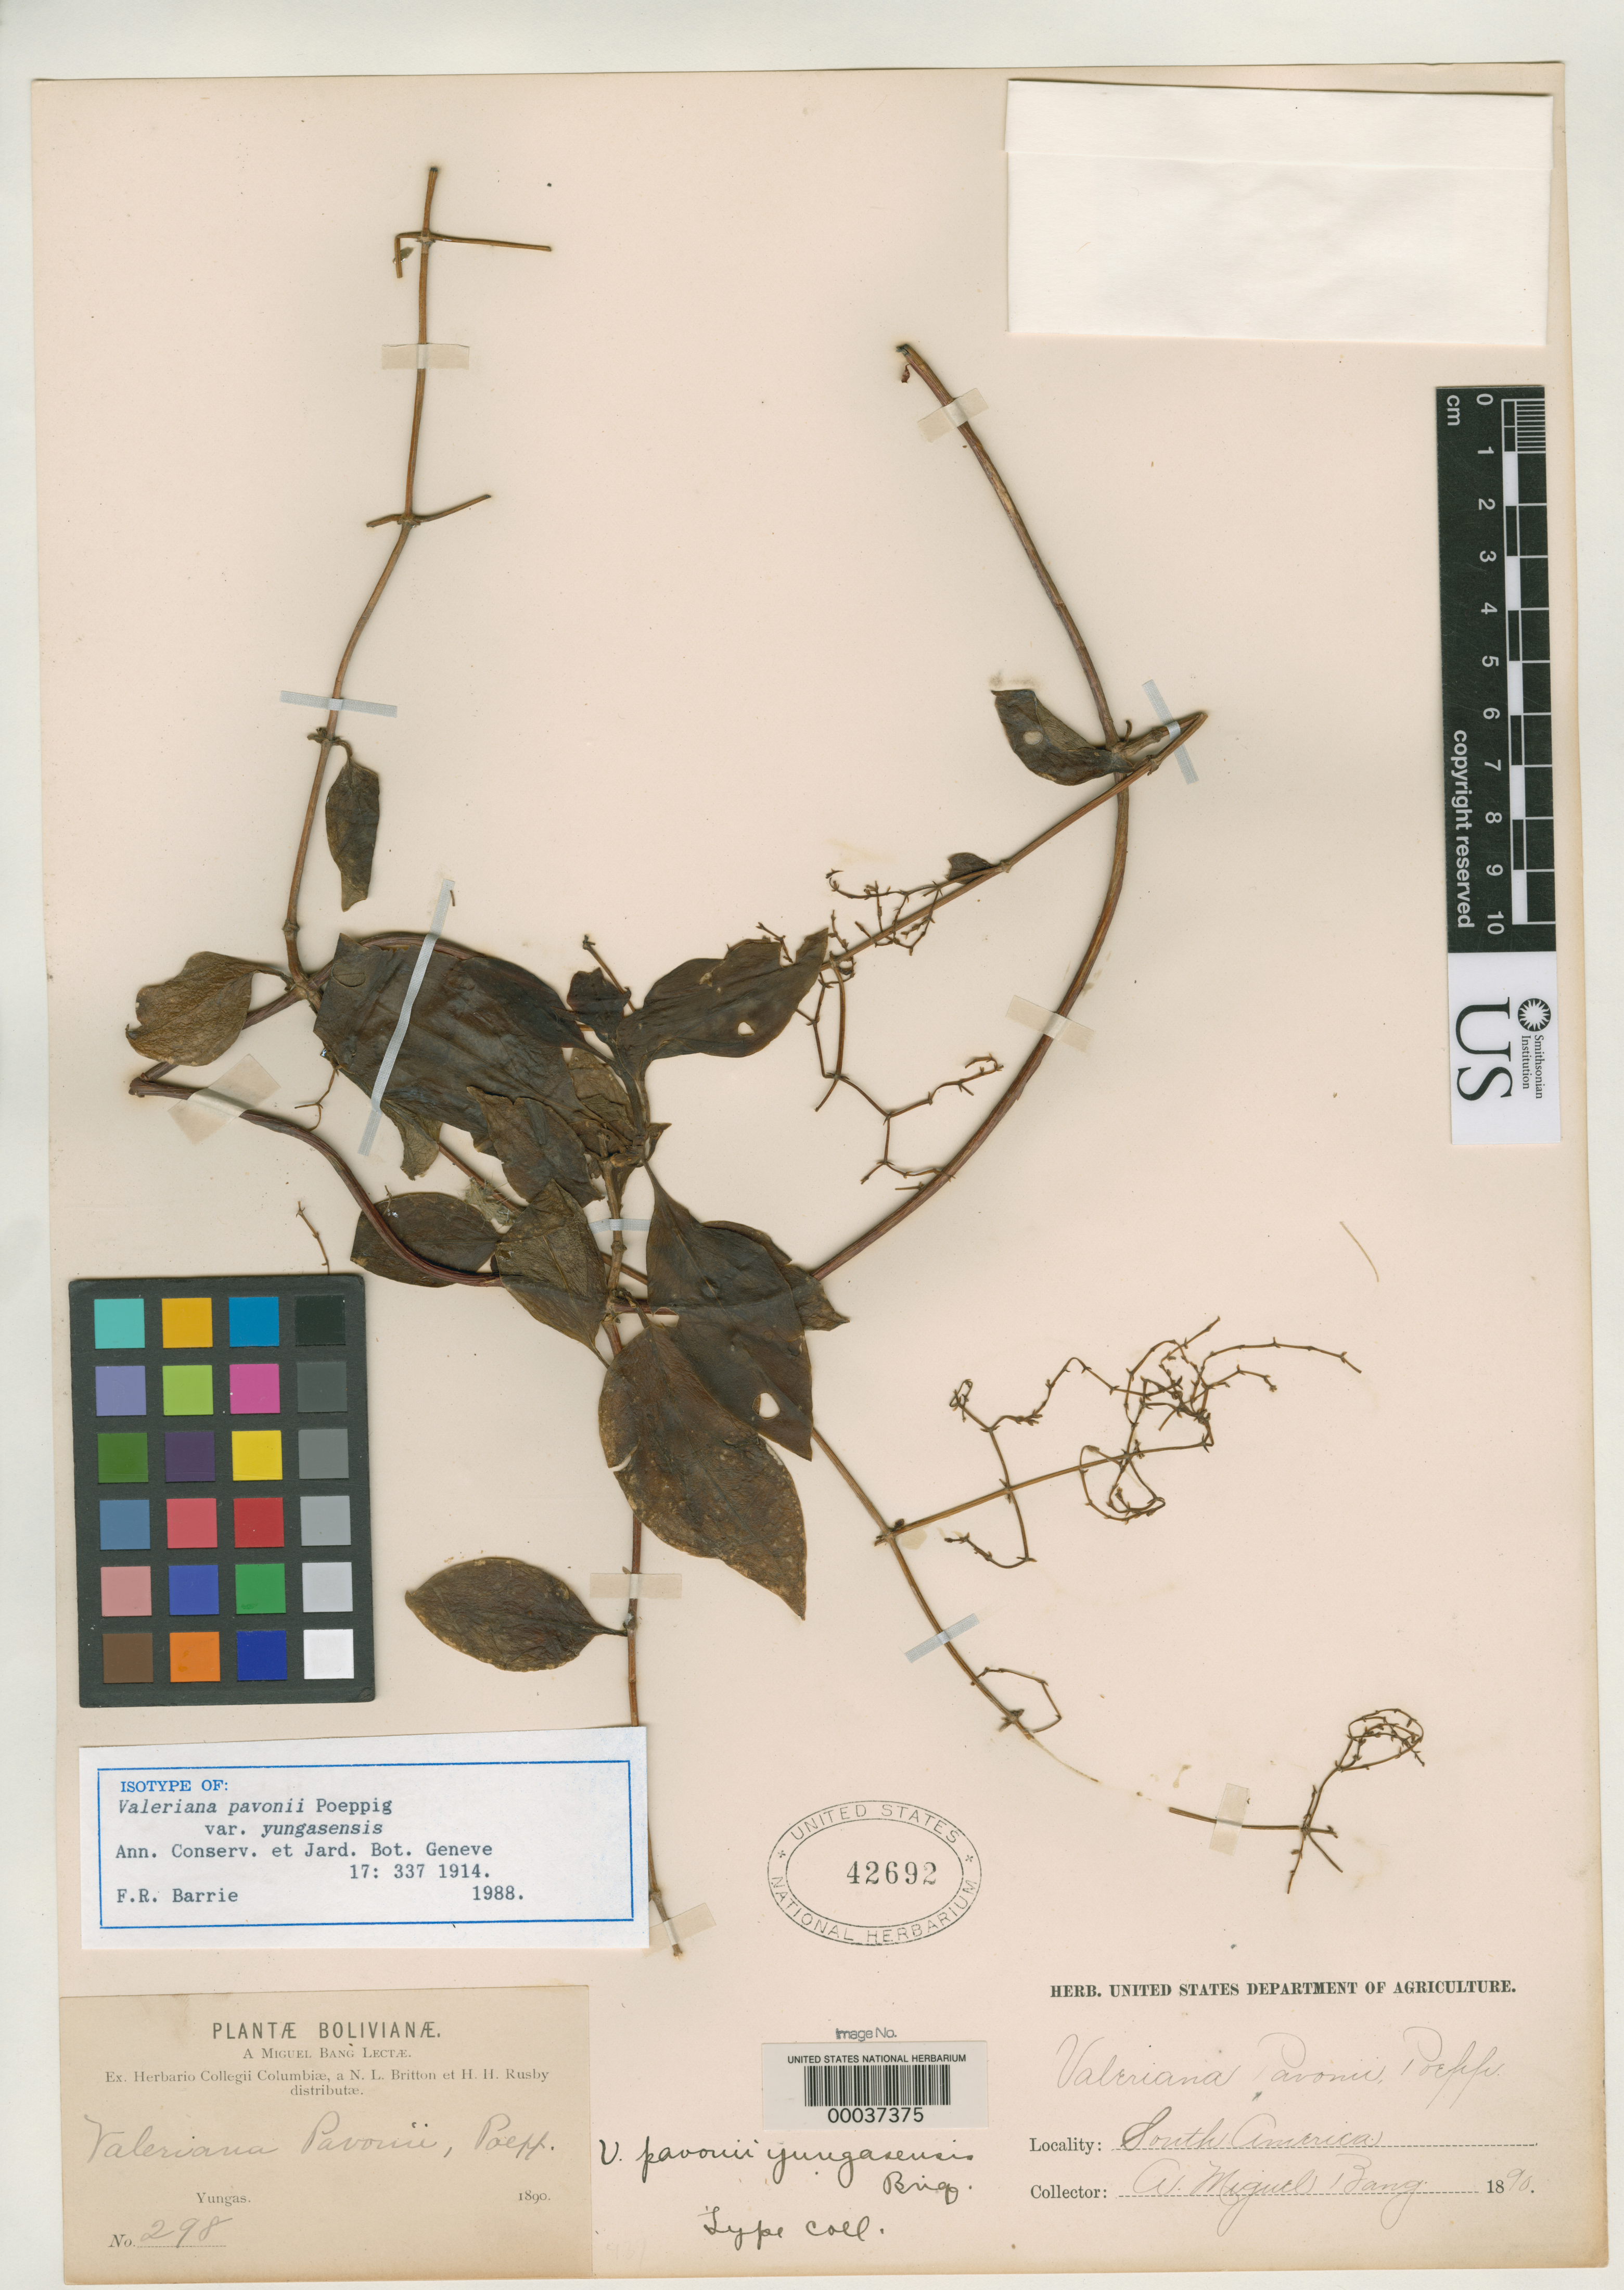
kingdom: Plantae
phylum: Tracheophyta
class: Magnoliopsida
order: Dipsacales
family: Caprifoliaceae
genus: Valeriana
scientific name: Valeriana pavonii var. yungasensis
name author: Briq.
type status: Isotype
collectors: M. Bang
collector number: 298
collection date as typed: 1890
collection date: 1890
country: Bolivia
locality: Yungas.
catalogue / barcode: US 42692